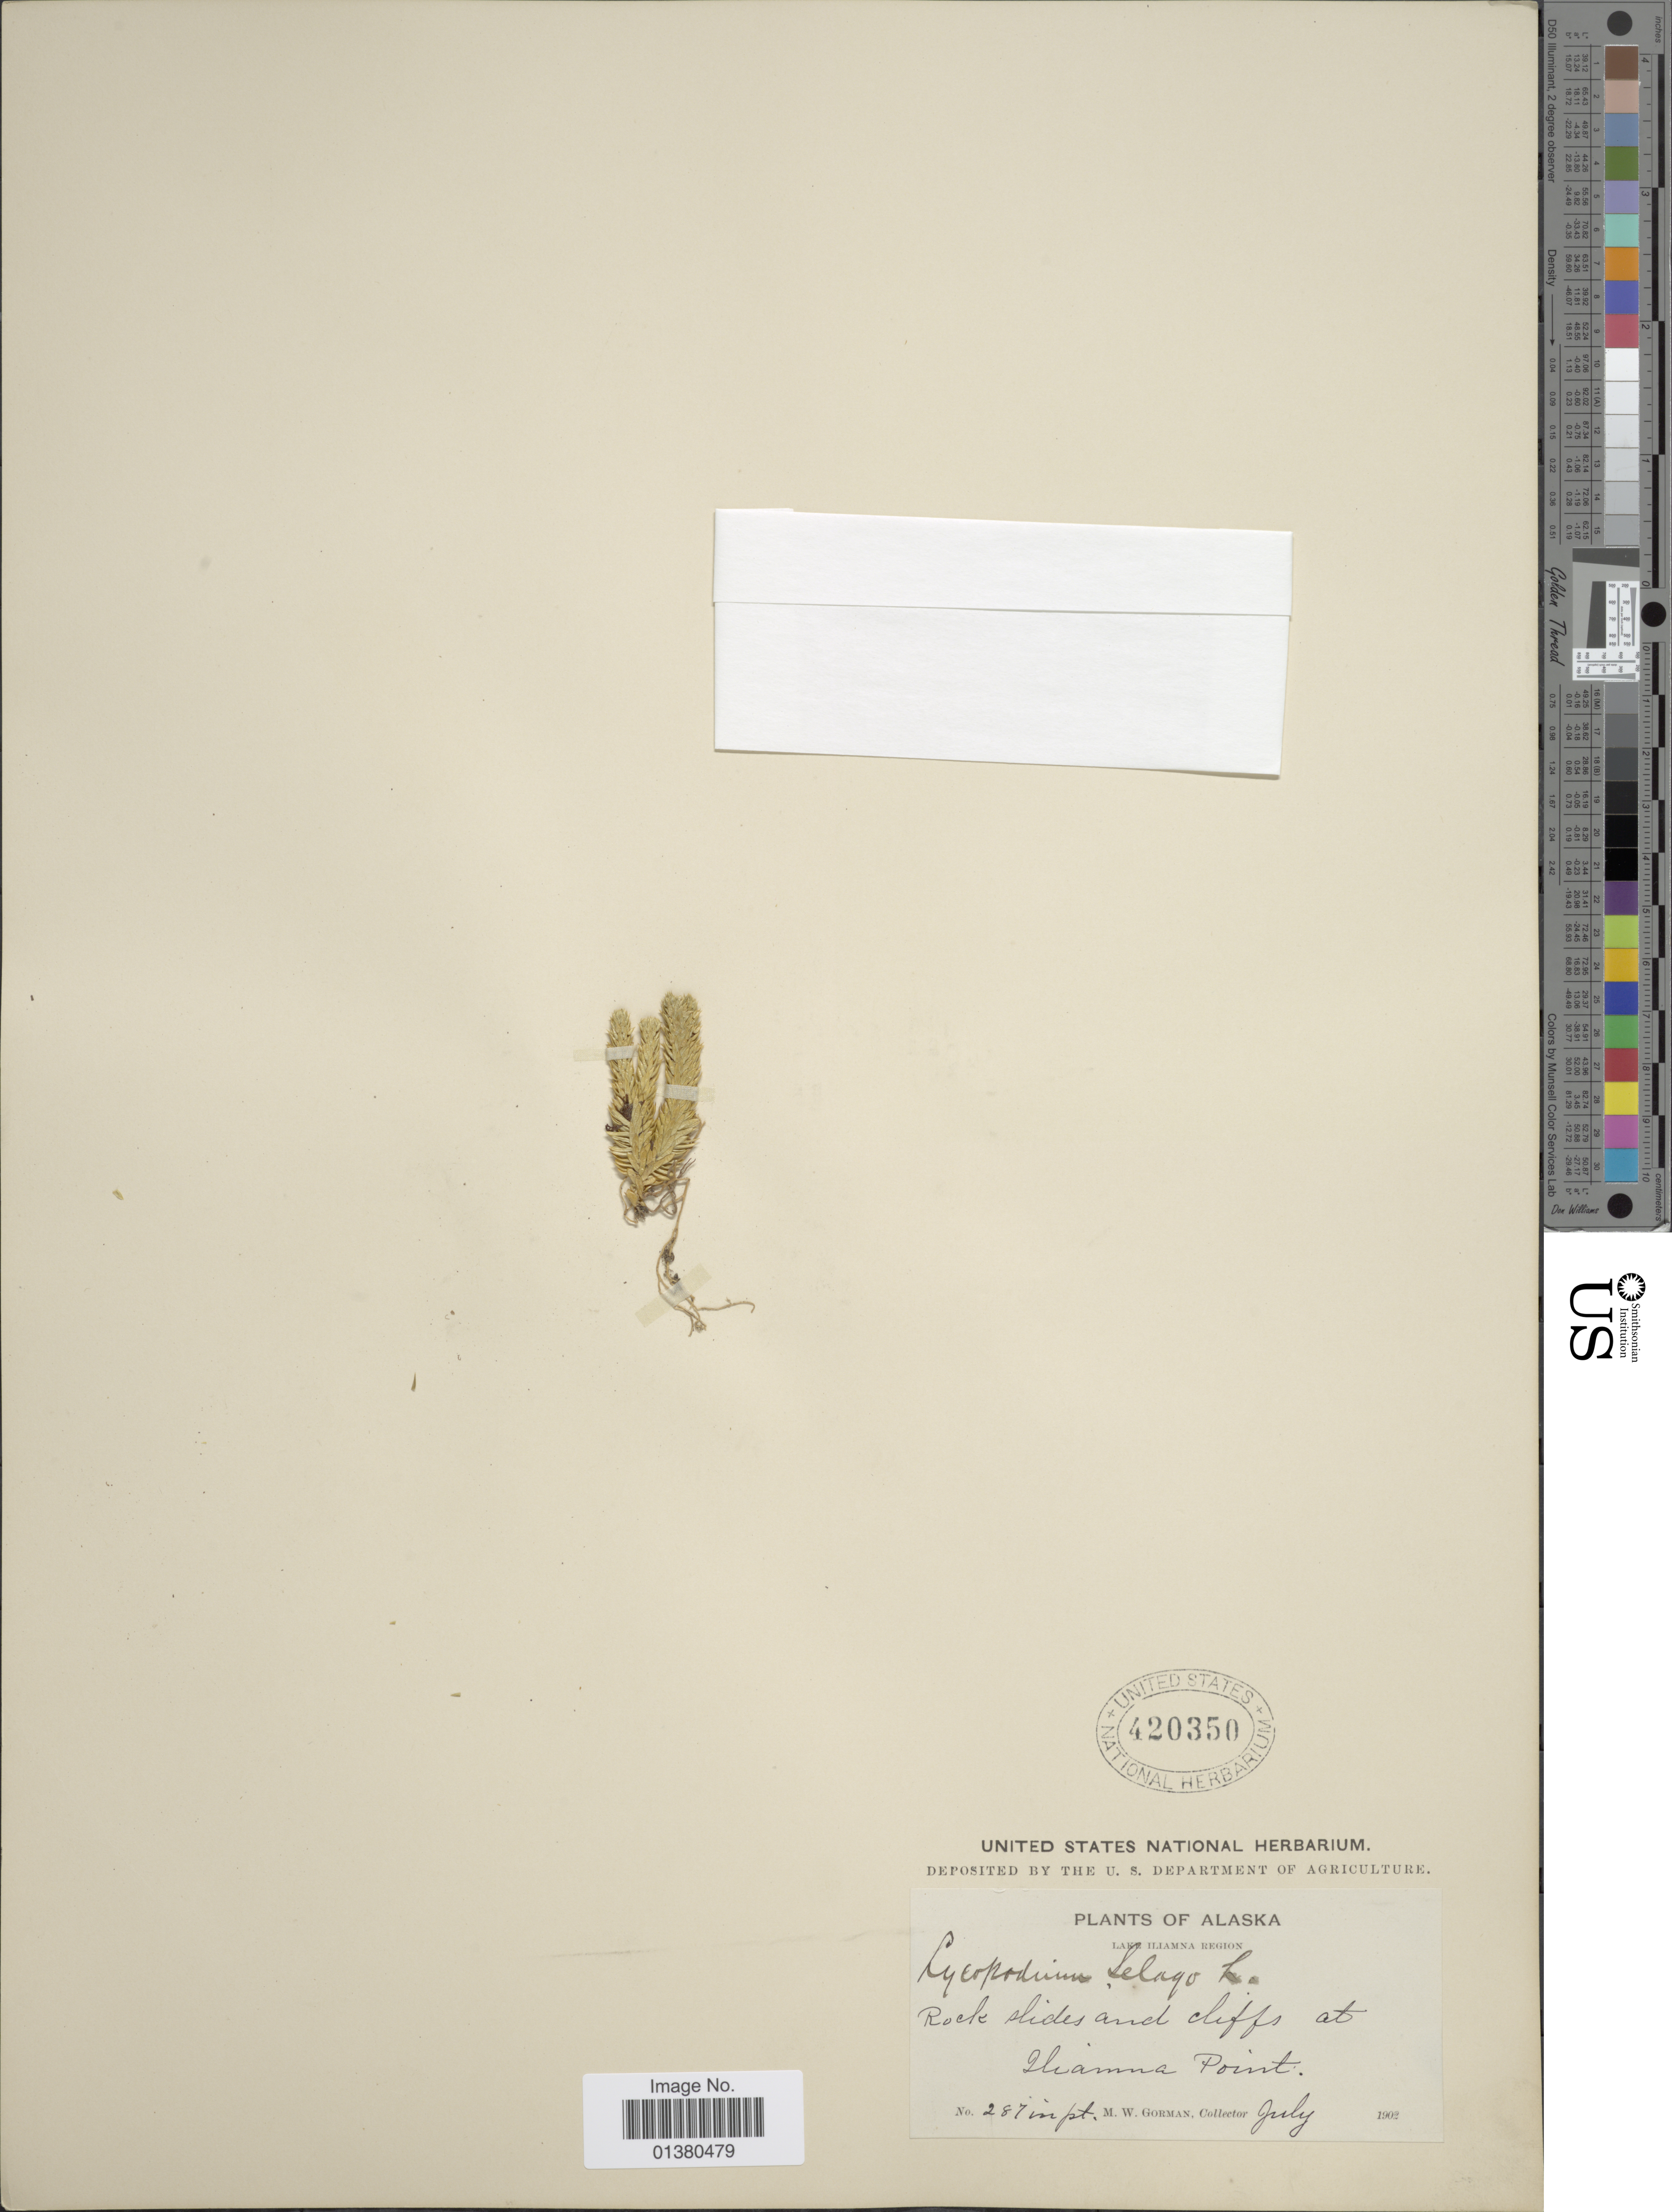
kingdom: Plantae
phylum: Tracheophyta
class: Lycopodiopsida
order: Lycopodiales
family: Lycopodiaceae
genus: Huperzia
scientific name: Huperzia selago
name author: (L.) Bernh. ex Schrank & Mart.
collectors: M. W. Gorman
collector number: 287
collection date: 1902-07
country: United States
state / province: Alaska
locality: Rock slides and cliffs at Iliamna Point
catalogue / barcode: US 420350